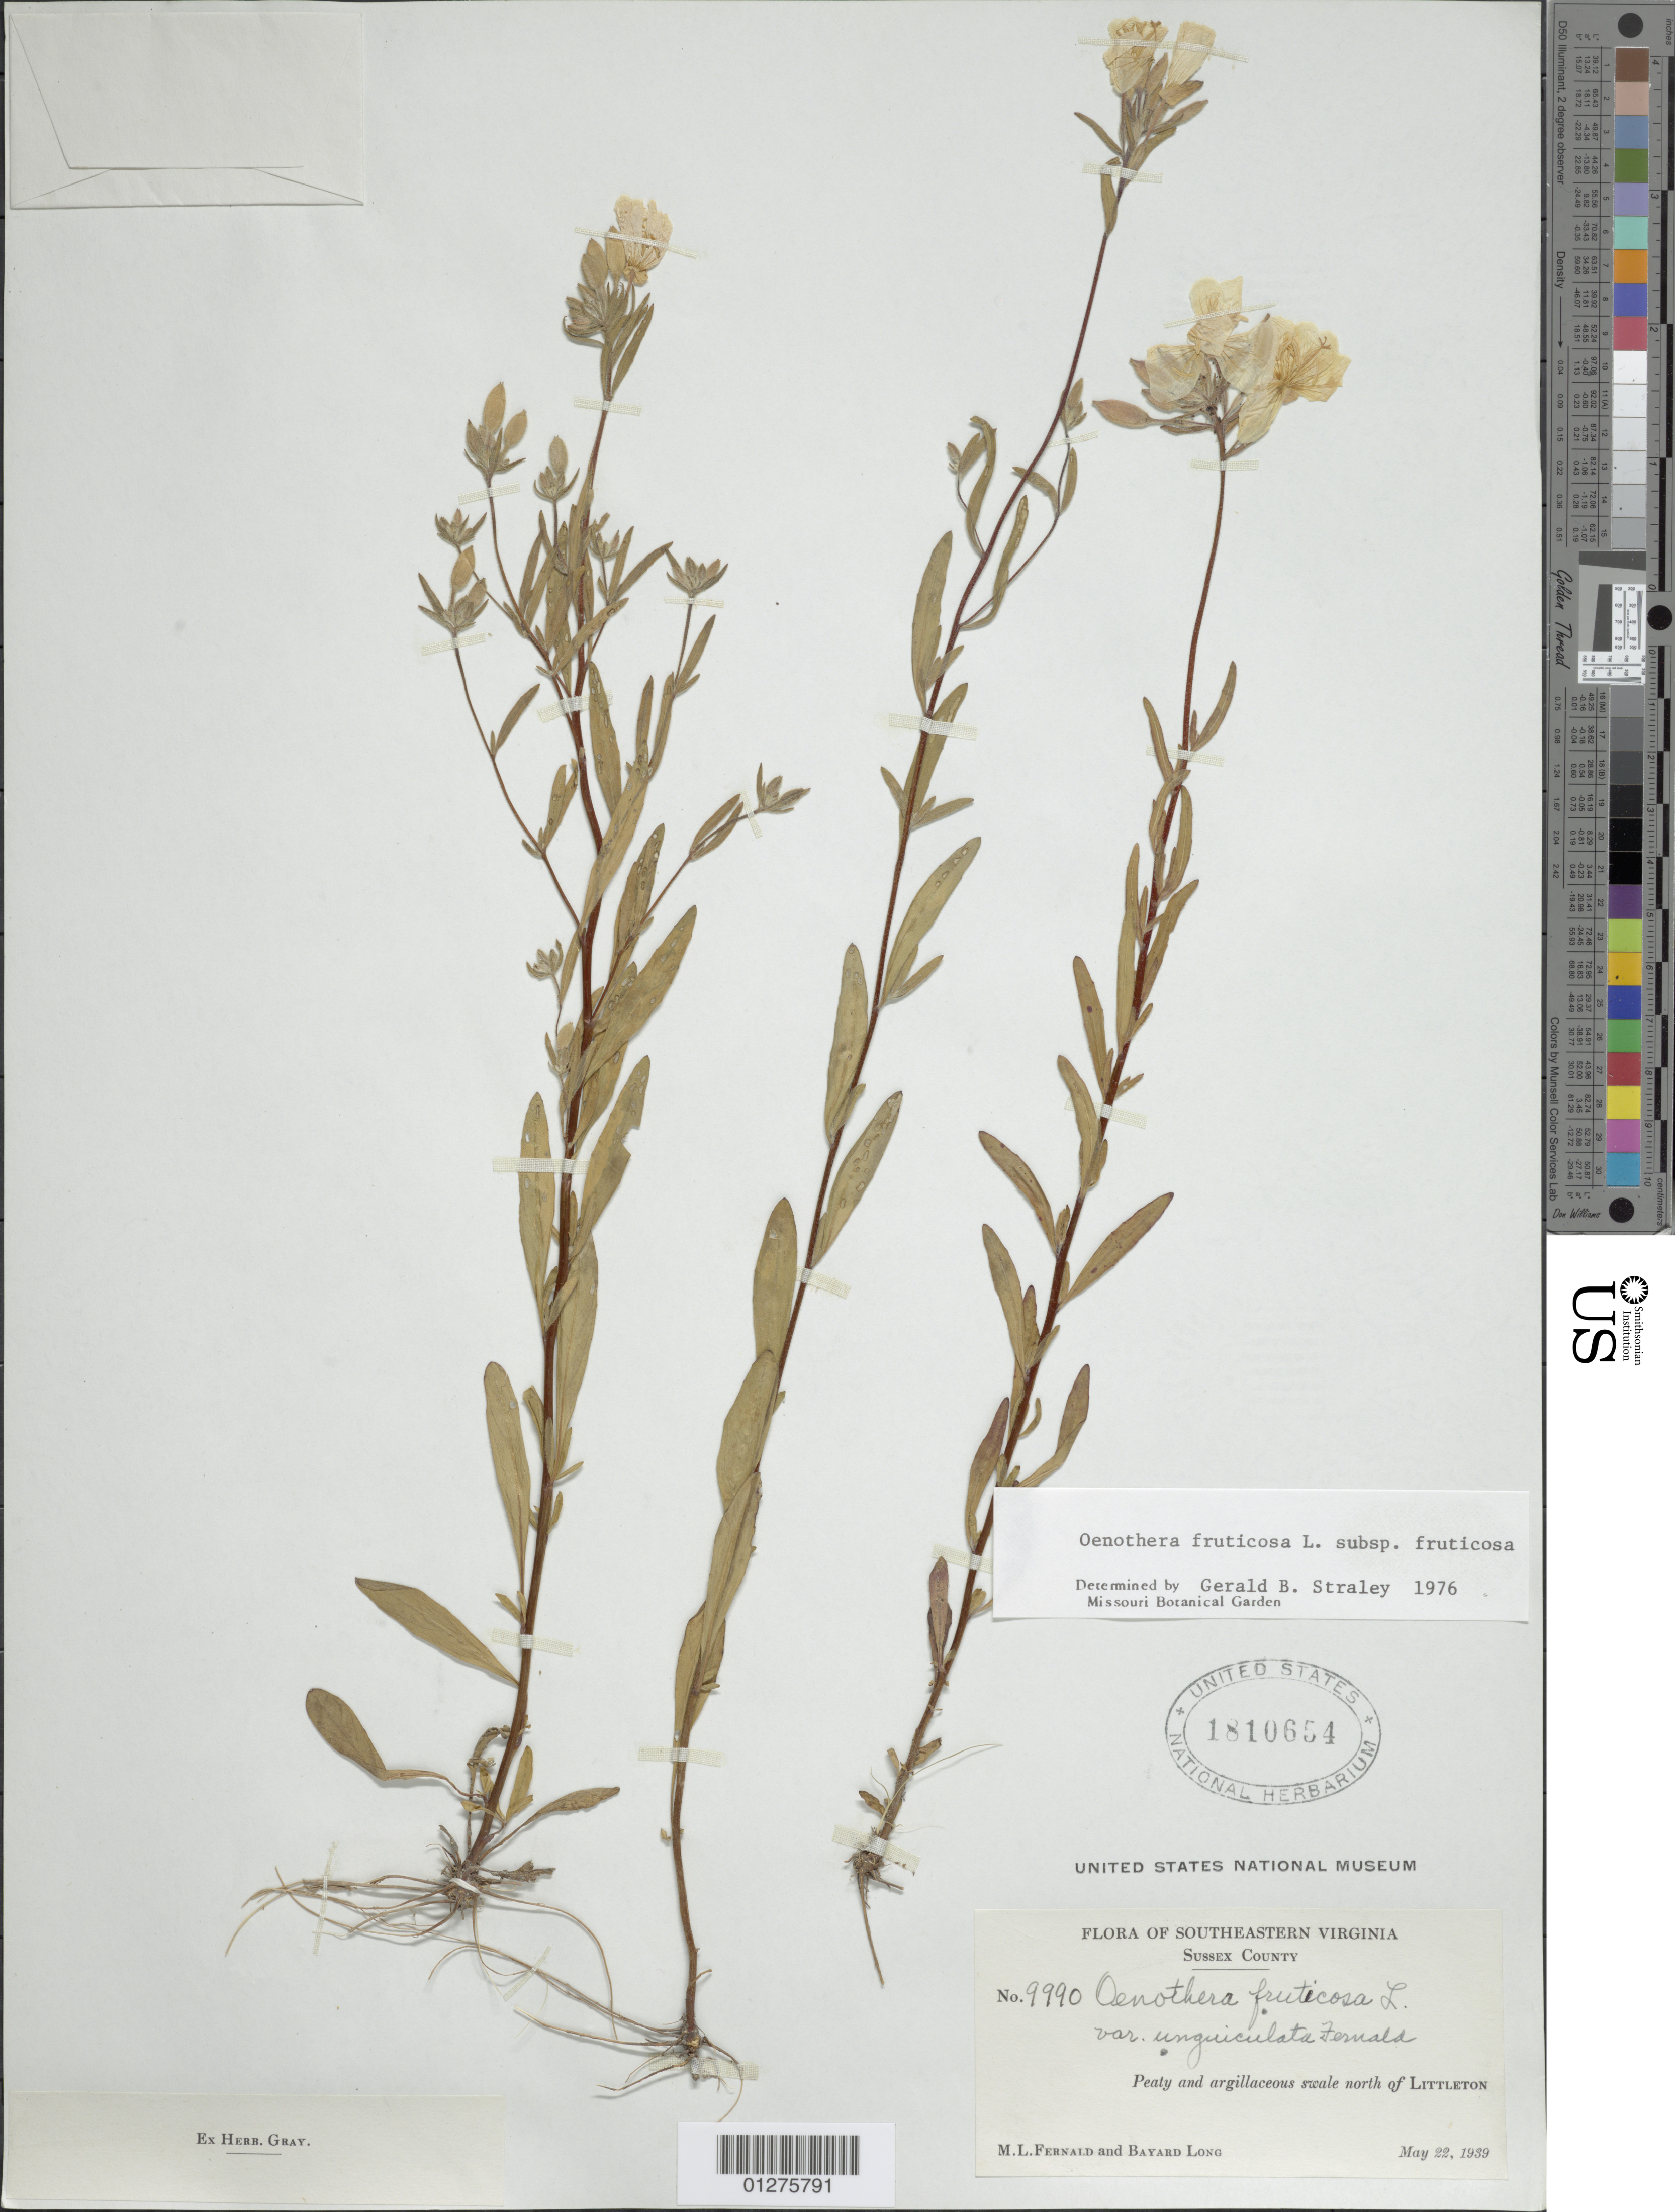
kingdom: Plantae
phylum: Tracheophyta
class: Magnoliopsida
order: Myrtales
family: Onagraceae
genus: Oenothera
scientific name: Oenothera fruticosa subsp. fruticosa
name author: L.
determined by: Straley, G. B.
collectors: M. L. Fernald & B. H. Long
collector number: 9990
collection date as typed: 22 May 1939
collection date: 1939-05-22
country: United States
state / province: Virginia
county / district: Sussex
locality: Peaty and argillaceous swale north of Littleton.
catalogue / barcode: US 1810654